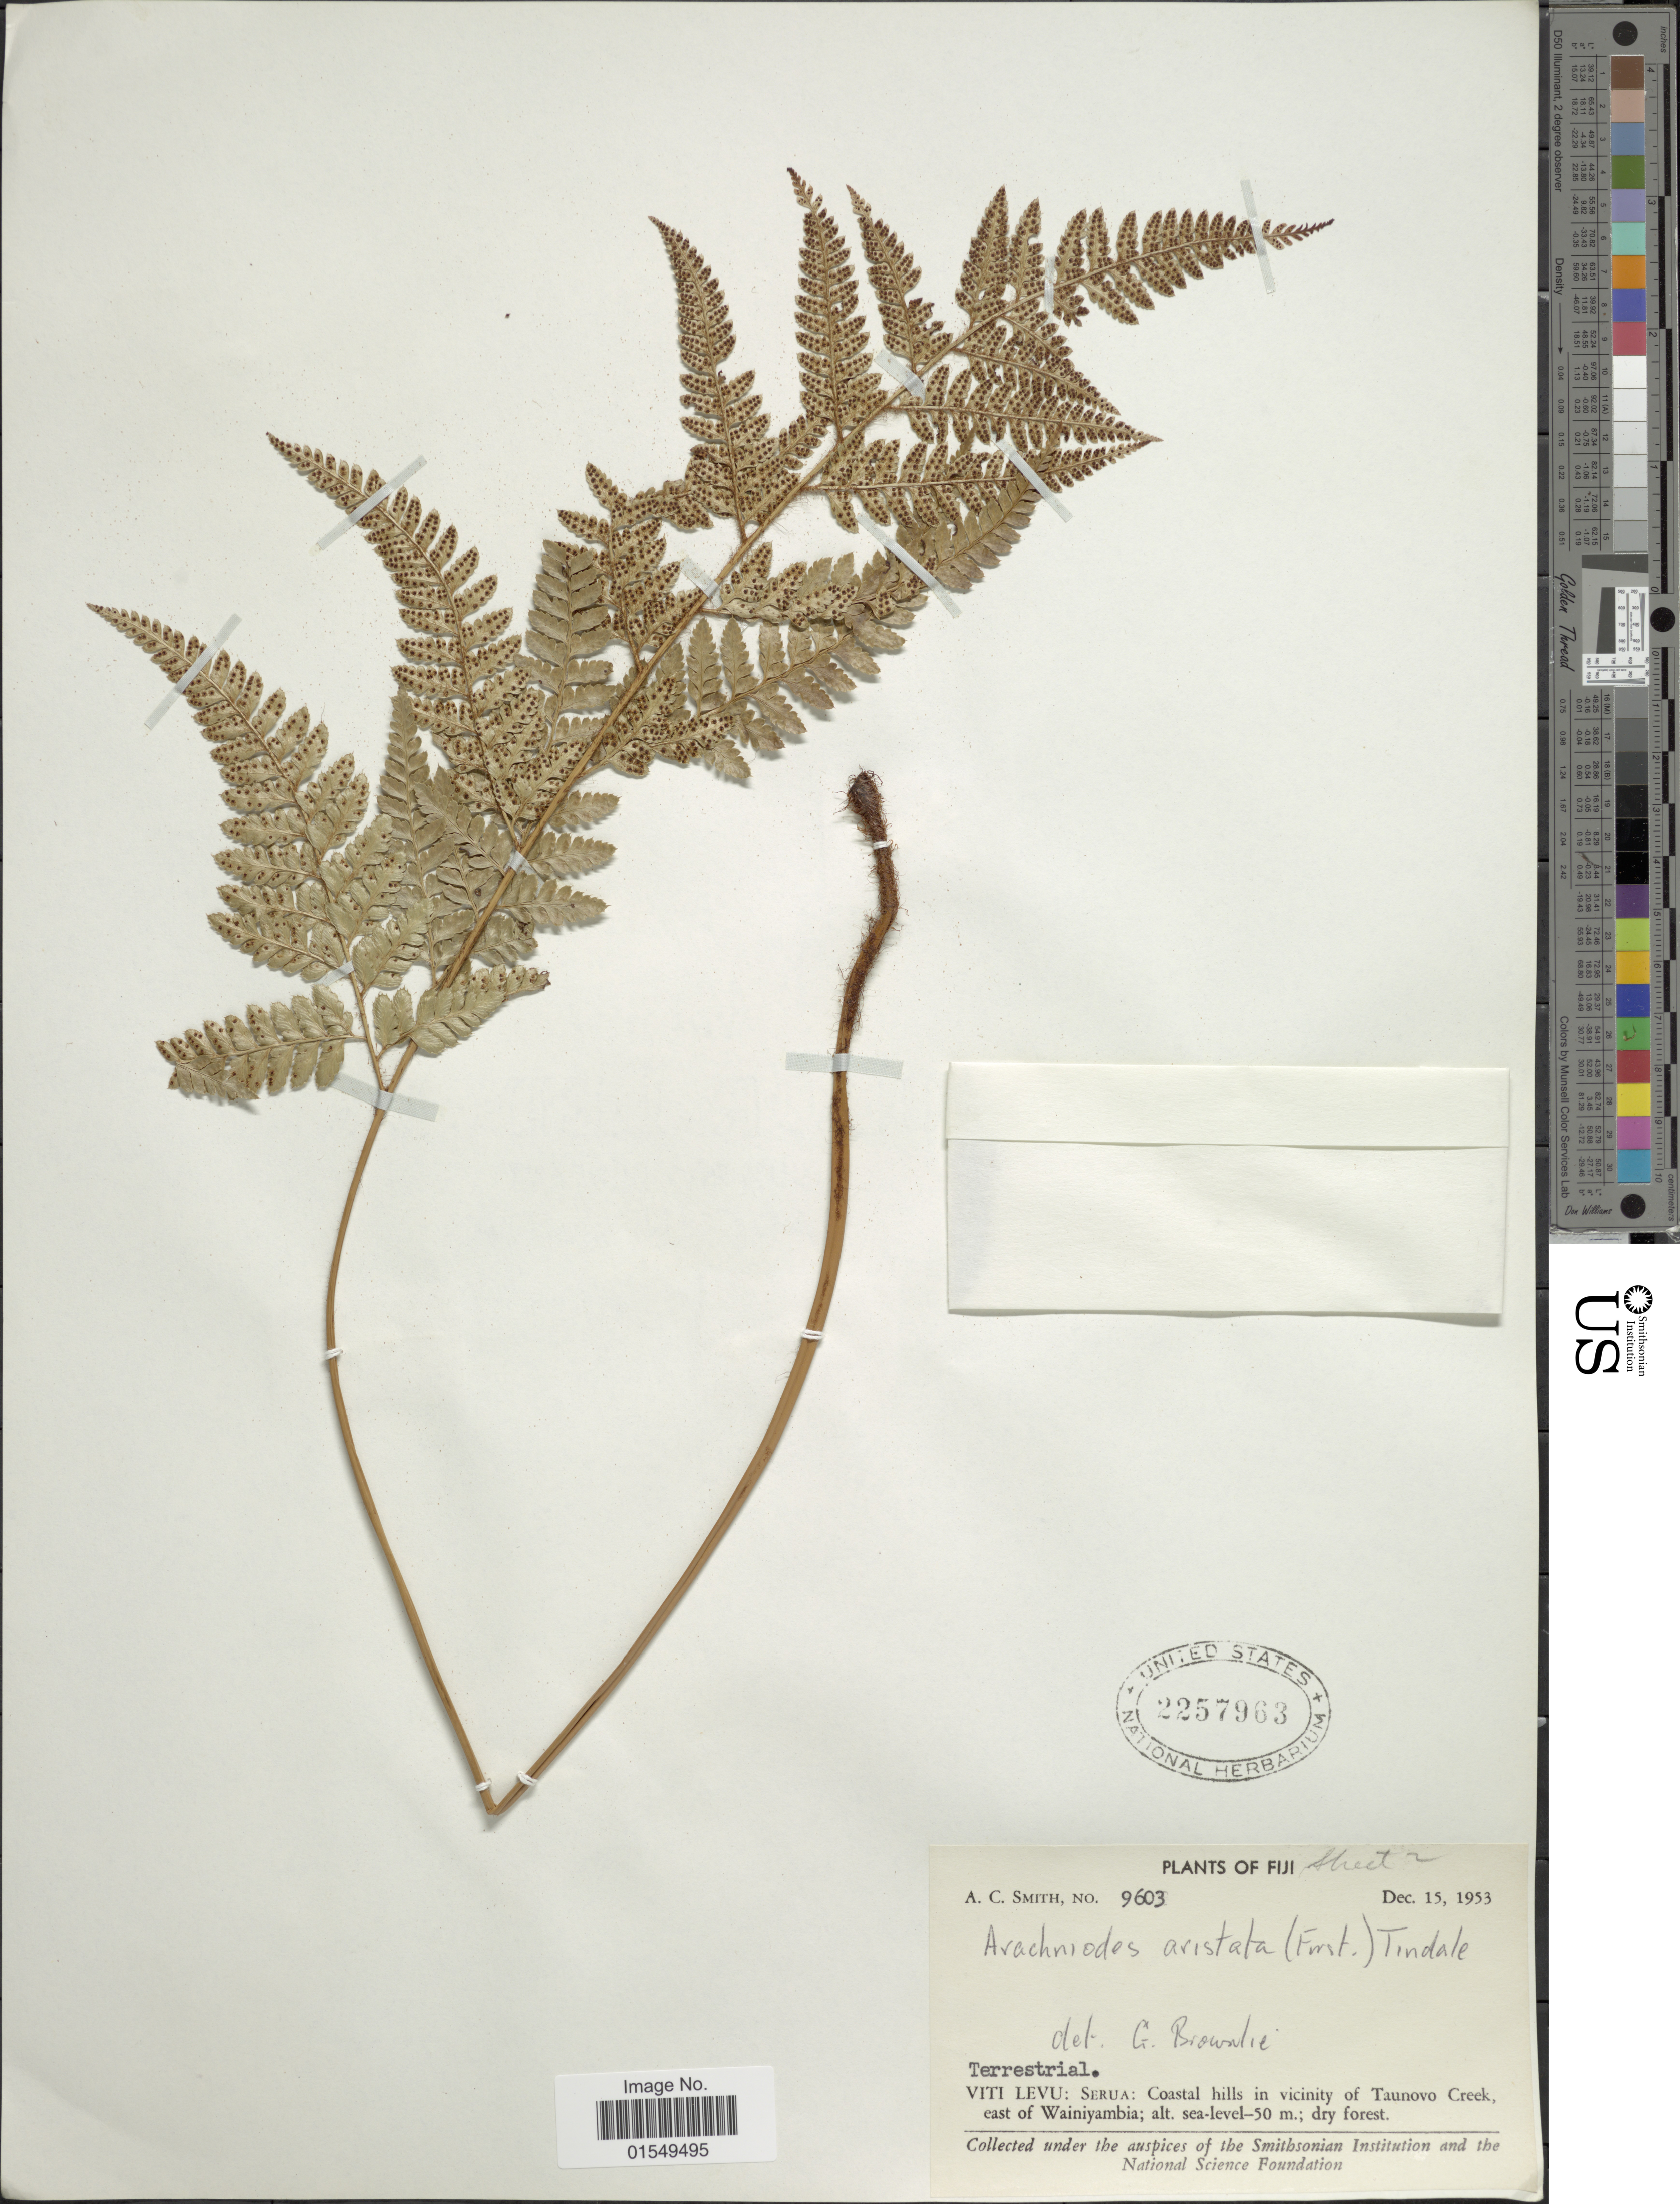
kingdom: Plantae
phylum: Tracheophyta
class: Polypodiopsida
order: Polypodiales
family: Dryopteridaceae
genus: Arachniodes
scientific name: Arachniodes aristata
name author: (G. Forst.) Tindale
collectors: A. C. Smith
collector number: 9603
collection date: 1953-12-15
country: Fiji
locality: Viti Levu: Serua: Coastal hills in vicinity of Taunovo Creek east of Wainiyambia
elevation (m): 50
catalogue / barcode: US 2257963